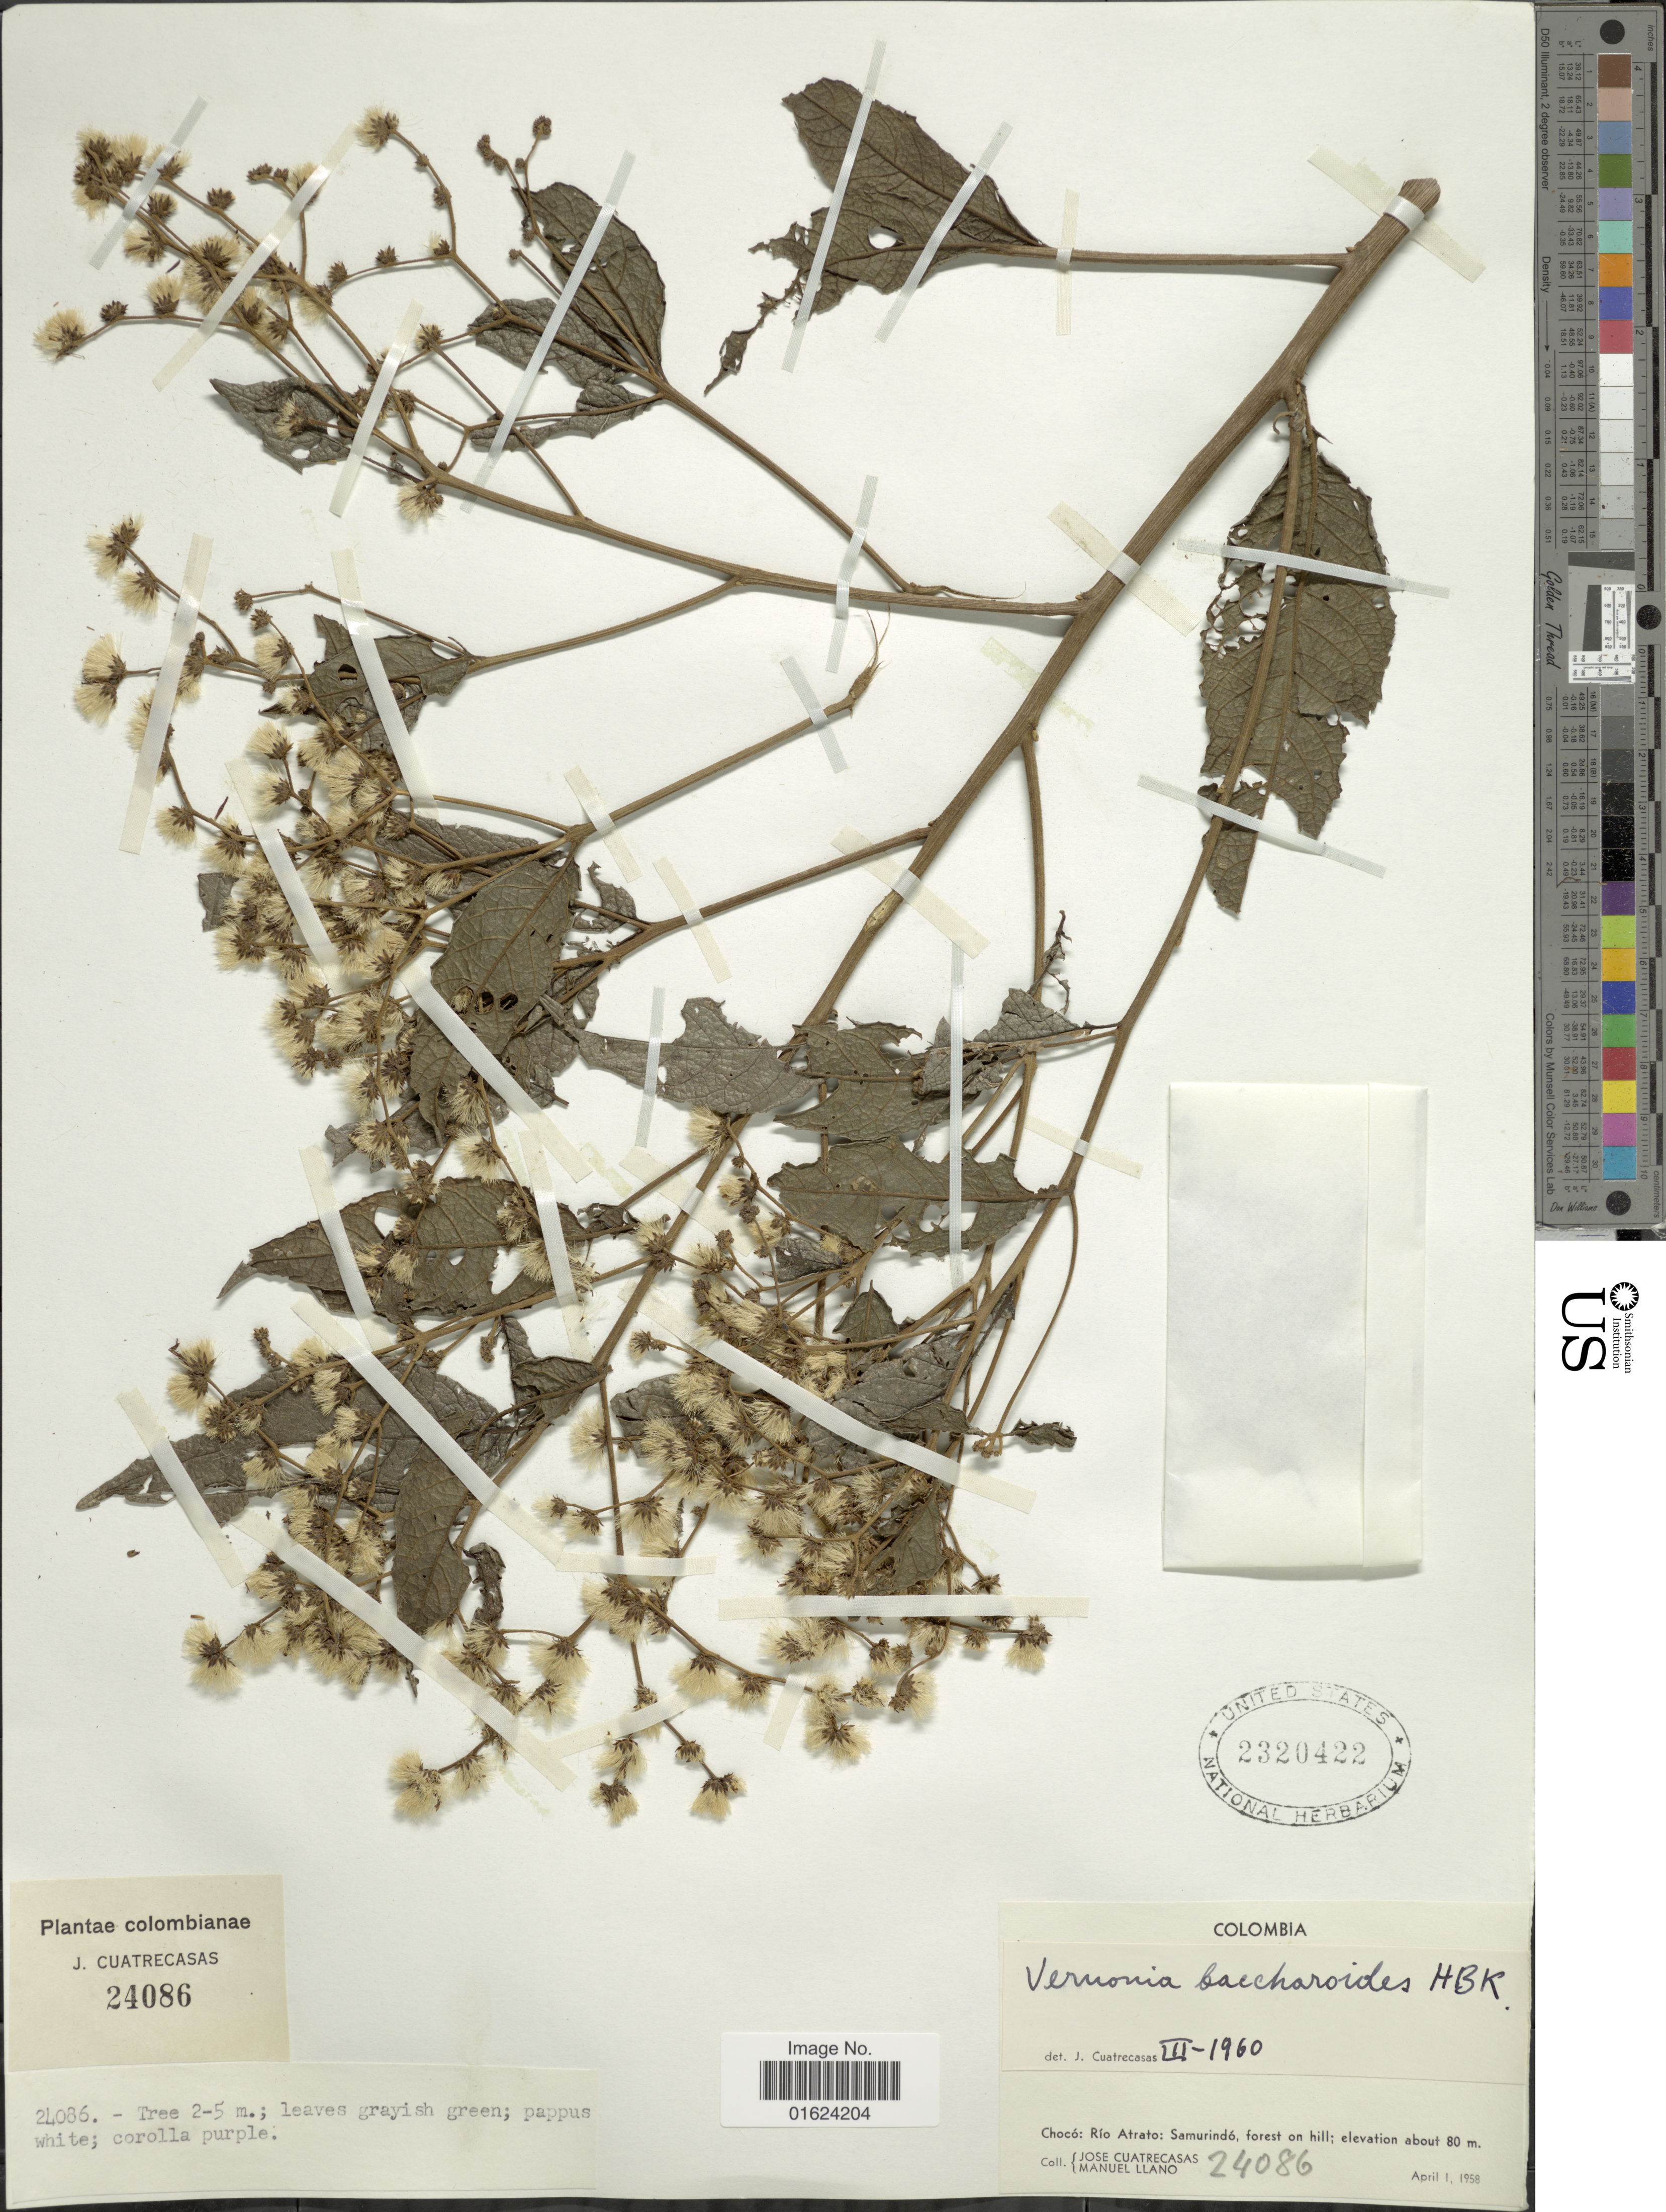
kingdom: Plantae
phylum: Tracheophyta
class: Magnoliopsida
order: Asterales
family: Asteraceae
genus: Vernonanthura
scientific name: Vernonanthura patens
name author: (Kunth) H. Rob.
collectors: J. Cuatrecasas & M. Llano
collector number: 24086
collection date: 1958-04-01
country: Colombia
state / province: Chocó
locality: Choco: Rio Atrato: Samurindo, forest on hill.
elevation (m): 80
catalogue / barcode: US 2320422